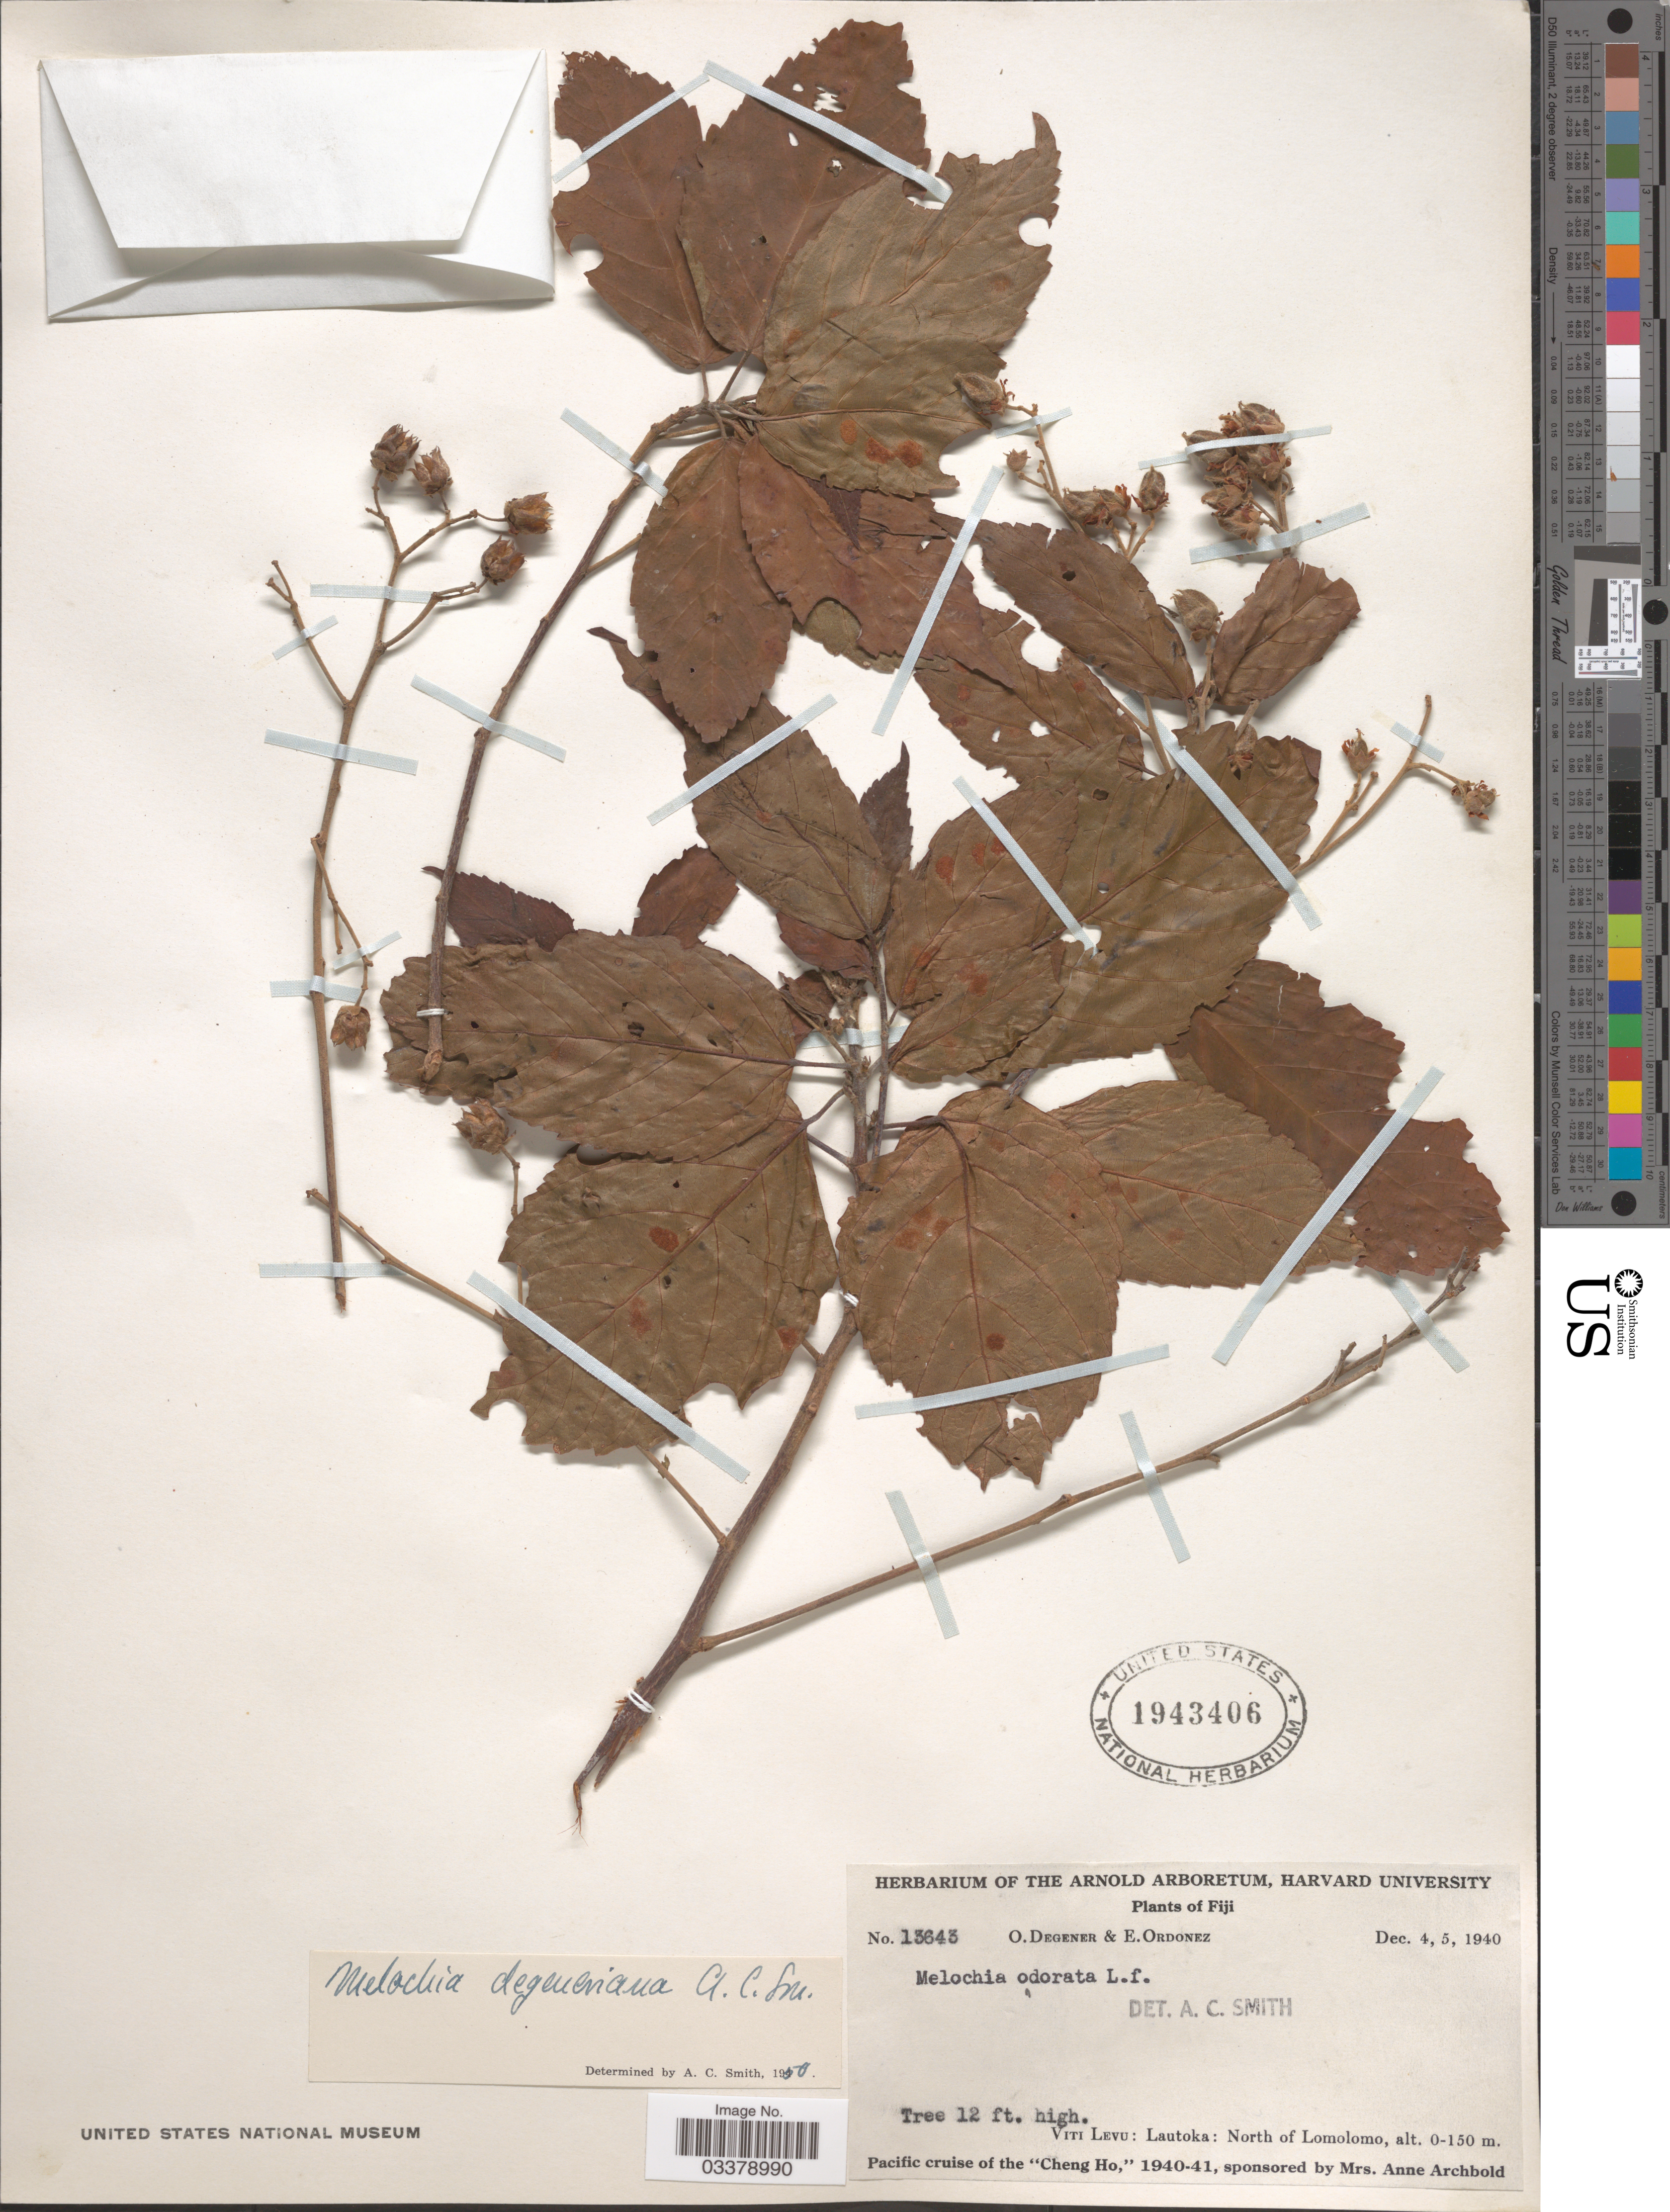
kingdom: Plantae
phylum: Tracheophyta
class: Magnoliopsida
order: Malvales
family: Malvaceae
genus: Melochia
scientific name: Melochia degeneriana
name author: A.C. Sm.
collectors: O. Degener & E. Ordonez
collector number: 13643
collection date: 1940-12-04/1940-12-05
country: Fiji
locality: Viti Levu: Lautoka: North of Lomolomo.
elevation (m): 0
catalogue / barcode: US 1943406